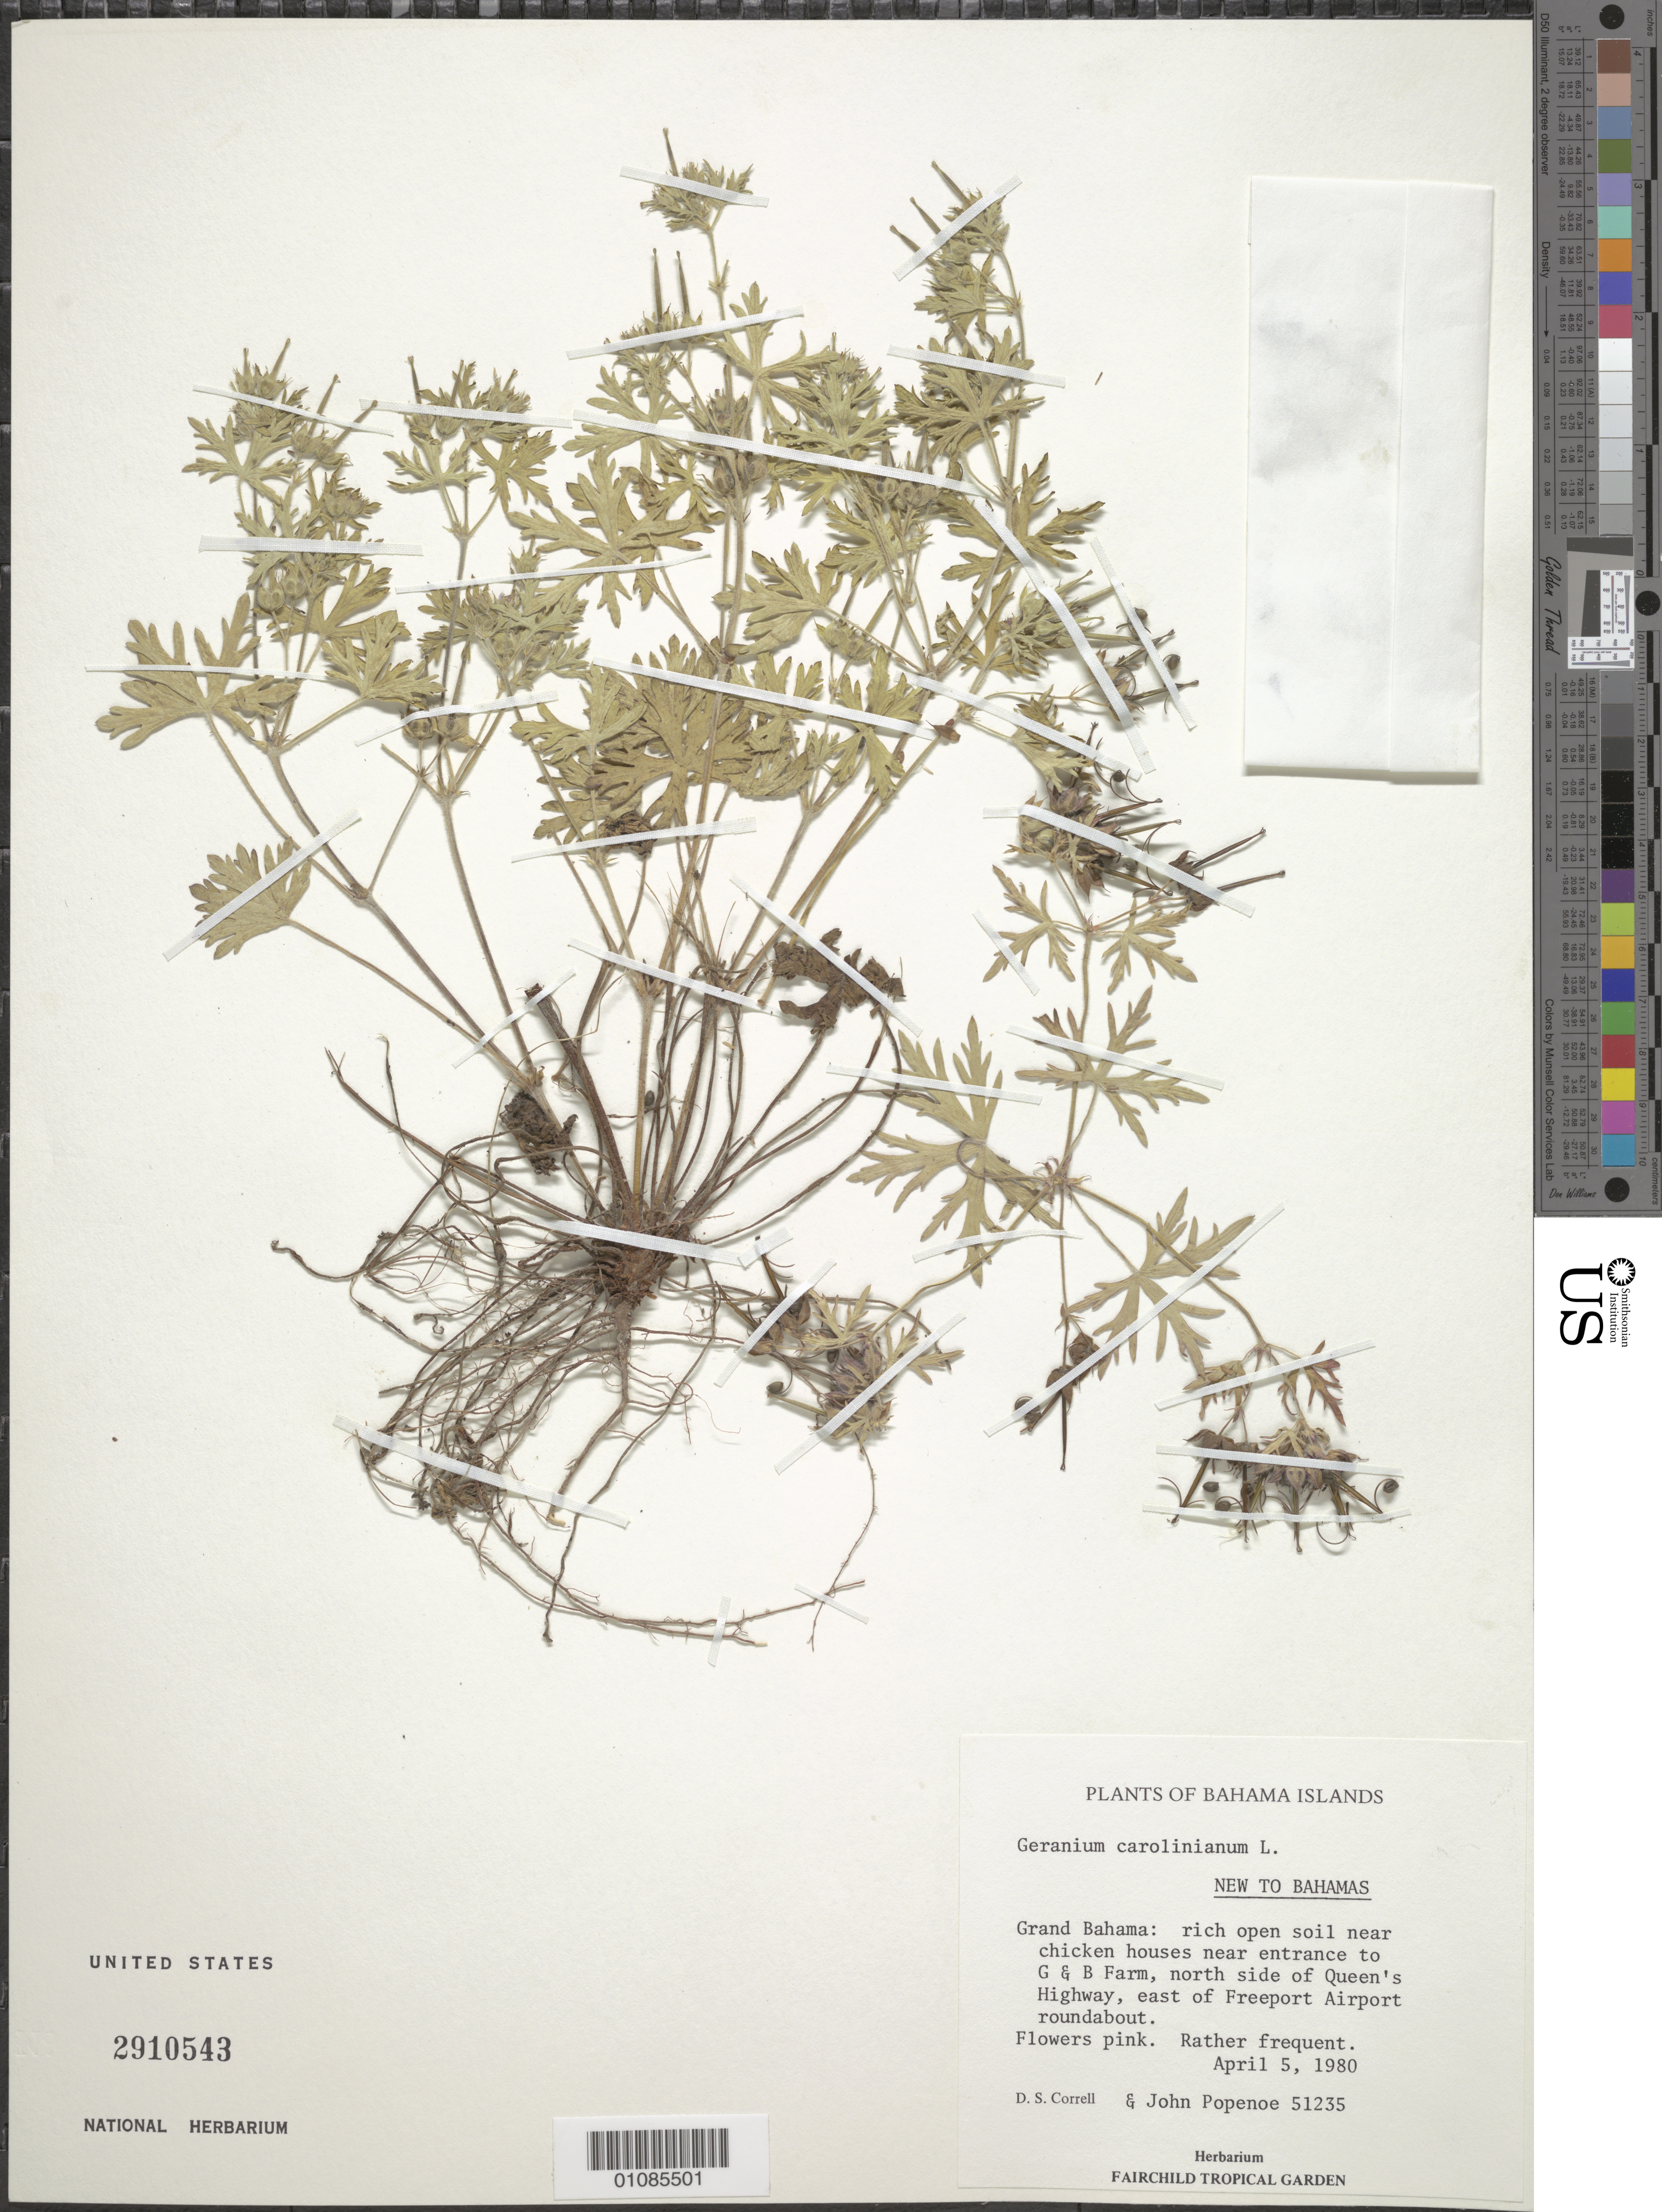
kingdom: Plantae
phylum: Tracheophyta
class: Magnoliopsida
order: Geraniales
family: Geraniaceae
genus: Geranium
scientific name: Geranium carolinianum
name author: L.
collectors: D. S. Correll & J. Popenoe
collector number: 51235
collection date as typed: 05 Apr 1980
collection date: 1980-04-05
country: Bahamas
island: Grand Bahama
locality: Entrance to G & B Farm, N side of Queen's Highway, E of freeport Airport roudabout.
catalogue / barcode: US 2910543